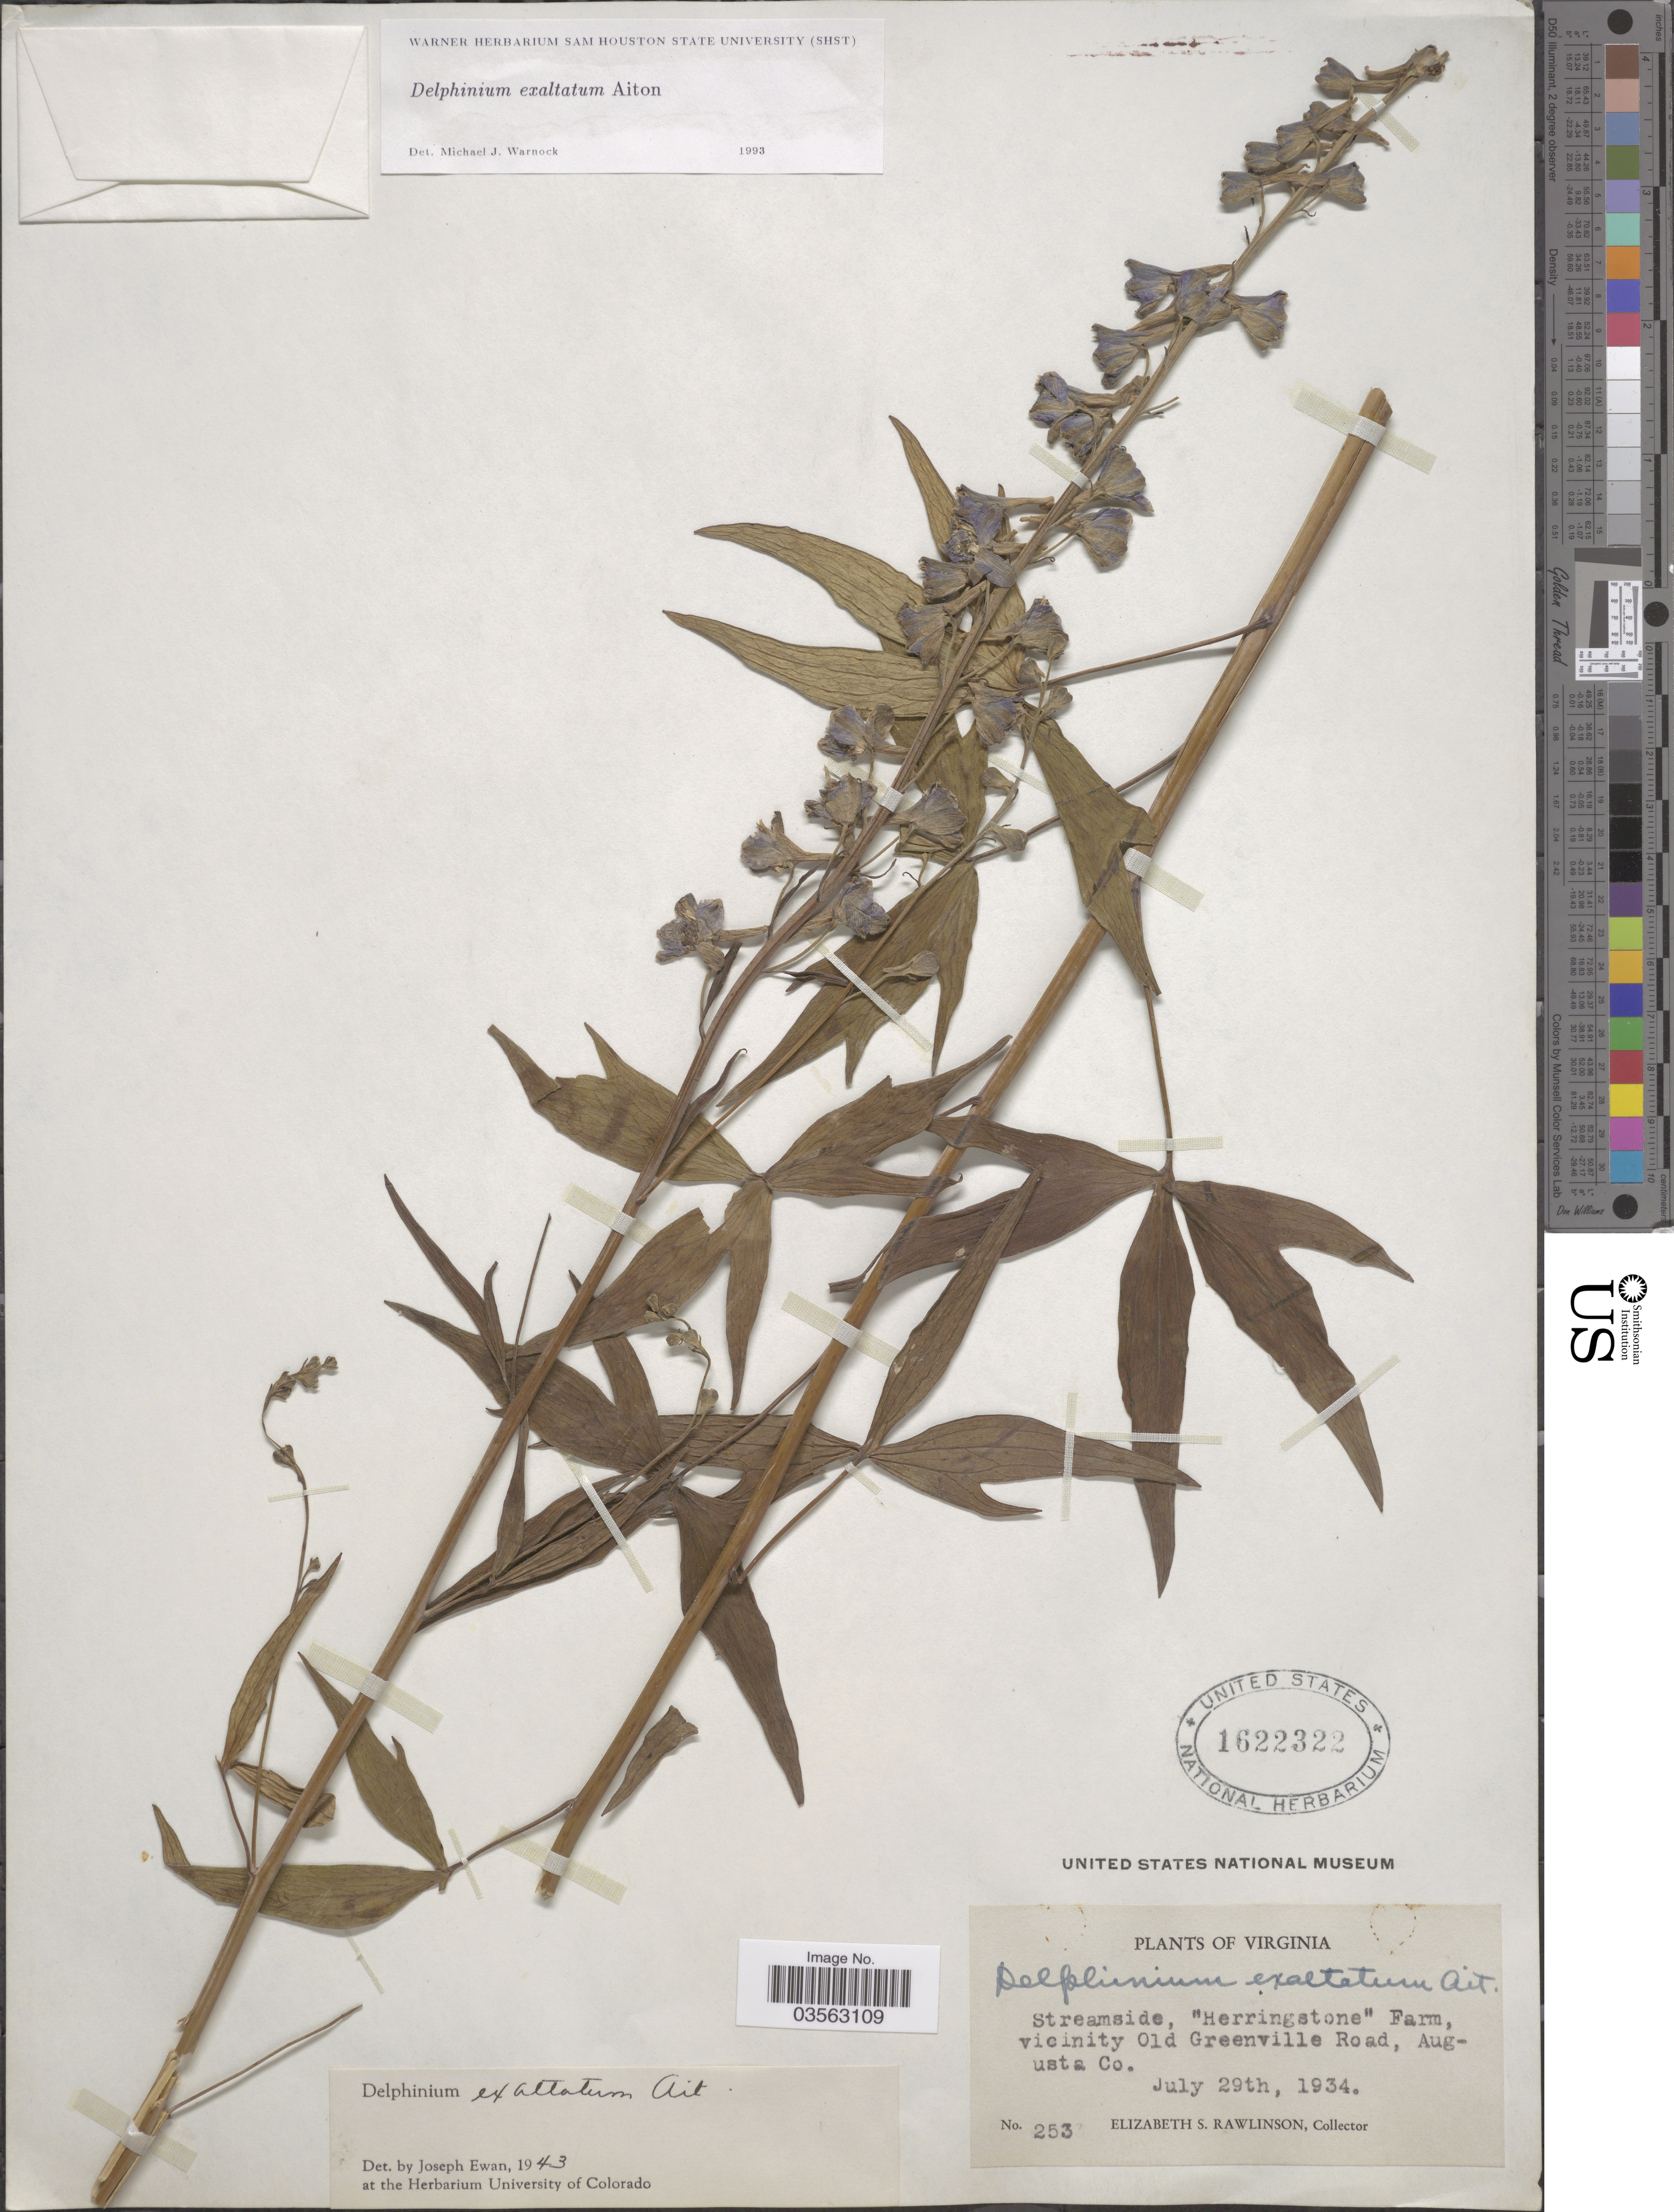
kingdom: Plantae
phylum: Tracheophyta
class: Magnoliopsida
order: Ranunculales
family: Ranunculaceae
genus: Delphinium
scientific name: Delphinium exaltatum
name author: Aiton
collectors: E. S. Rawlinson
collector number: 253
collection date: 1934-07-29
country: United States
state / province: Virginia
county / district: Augusta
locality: Streamside, "Herringstone" Farm, vicinity Old Greenville Road, Augusta Co.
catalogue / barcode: US 1622322